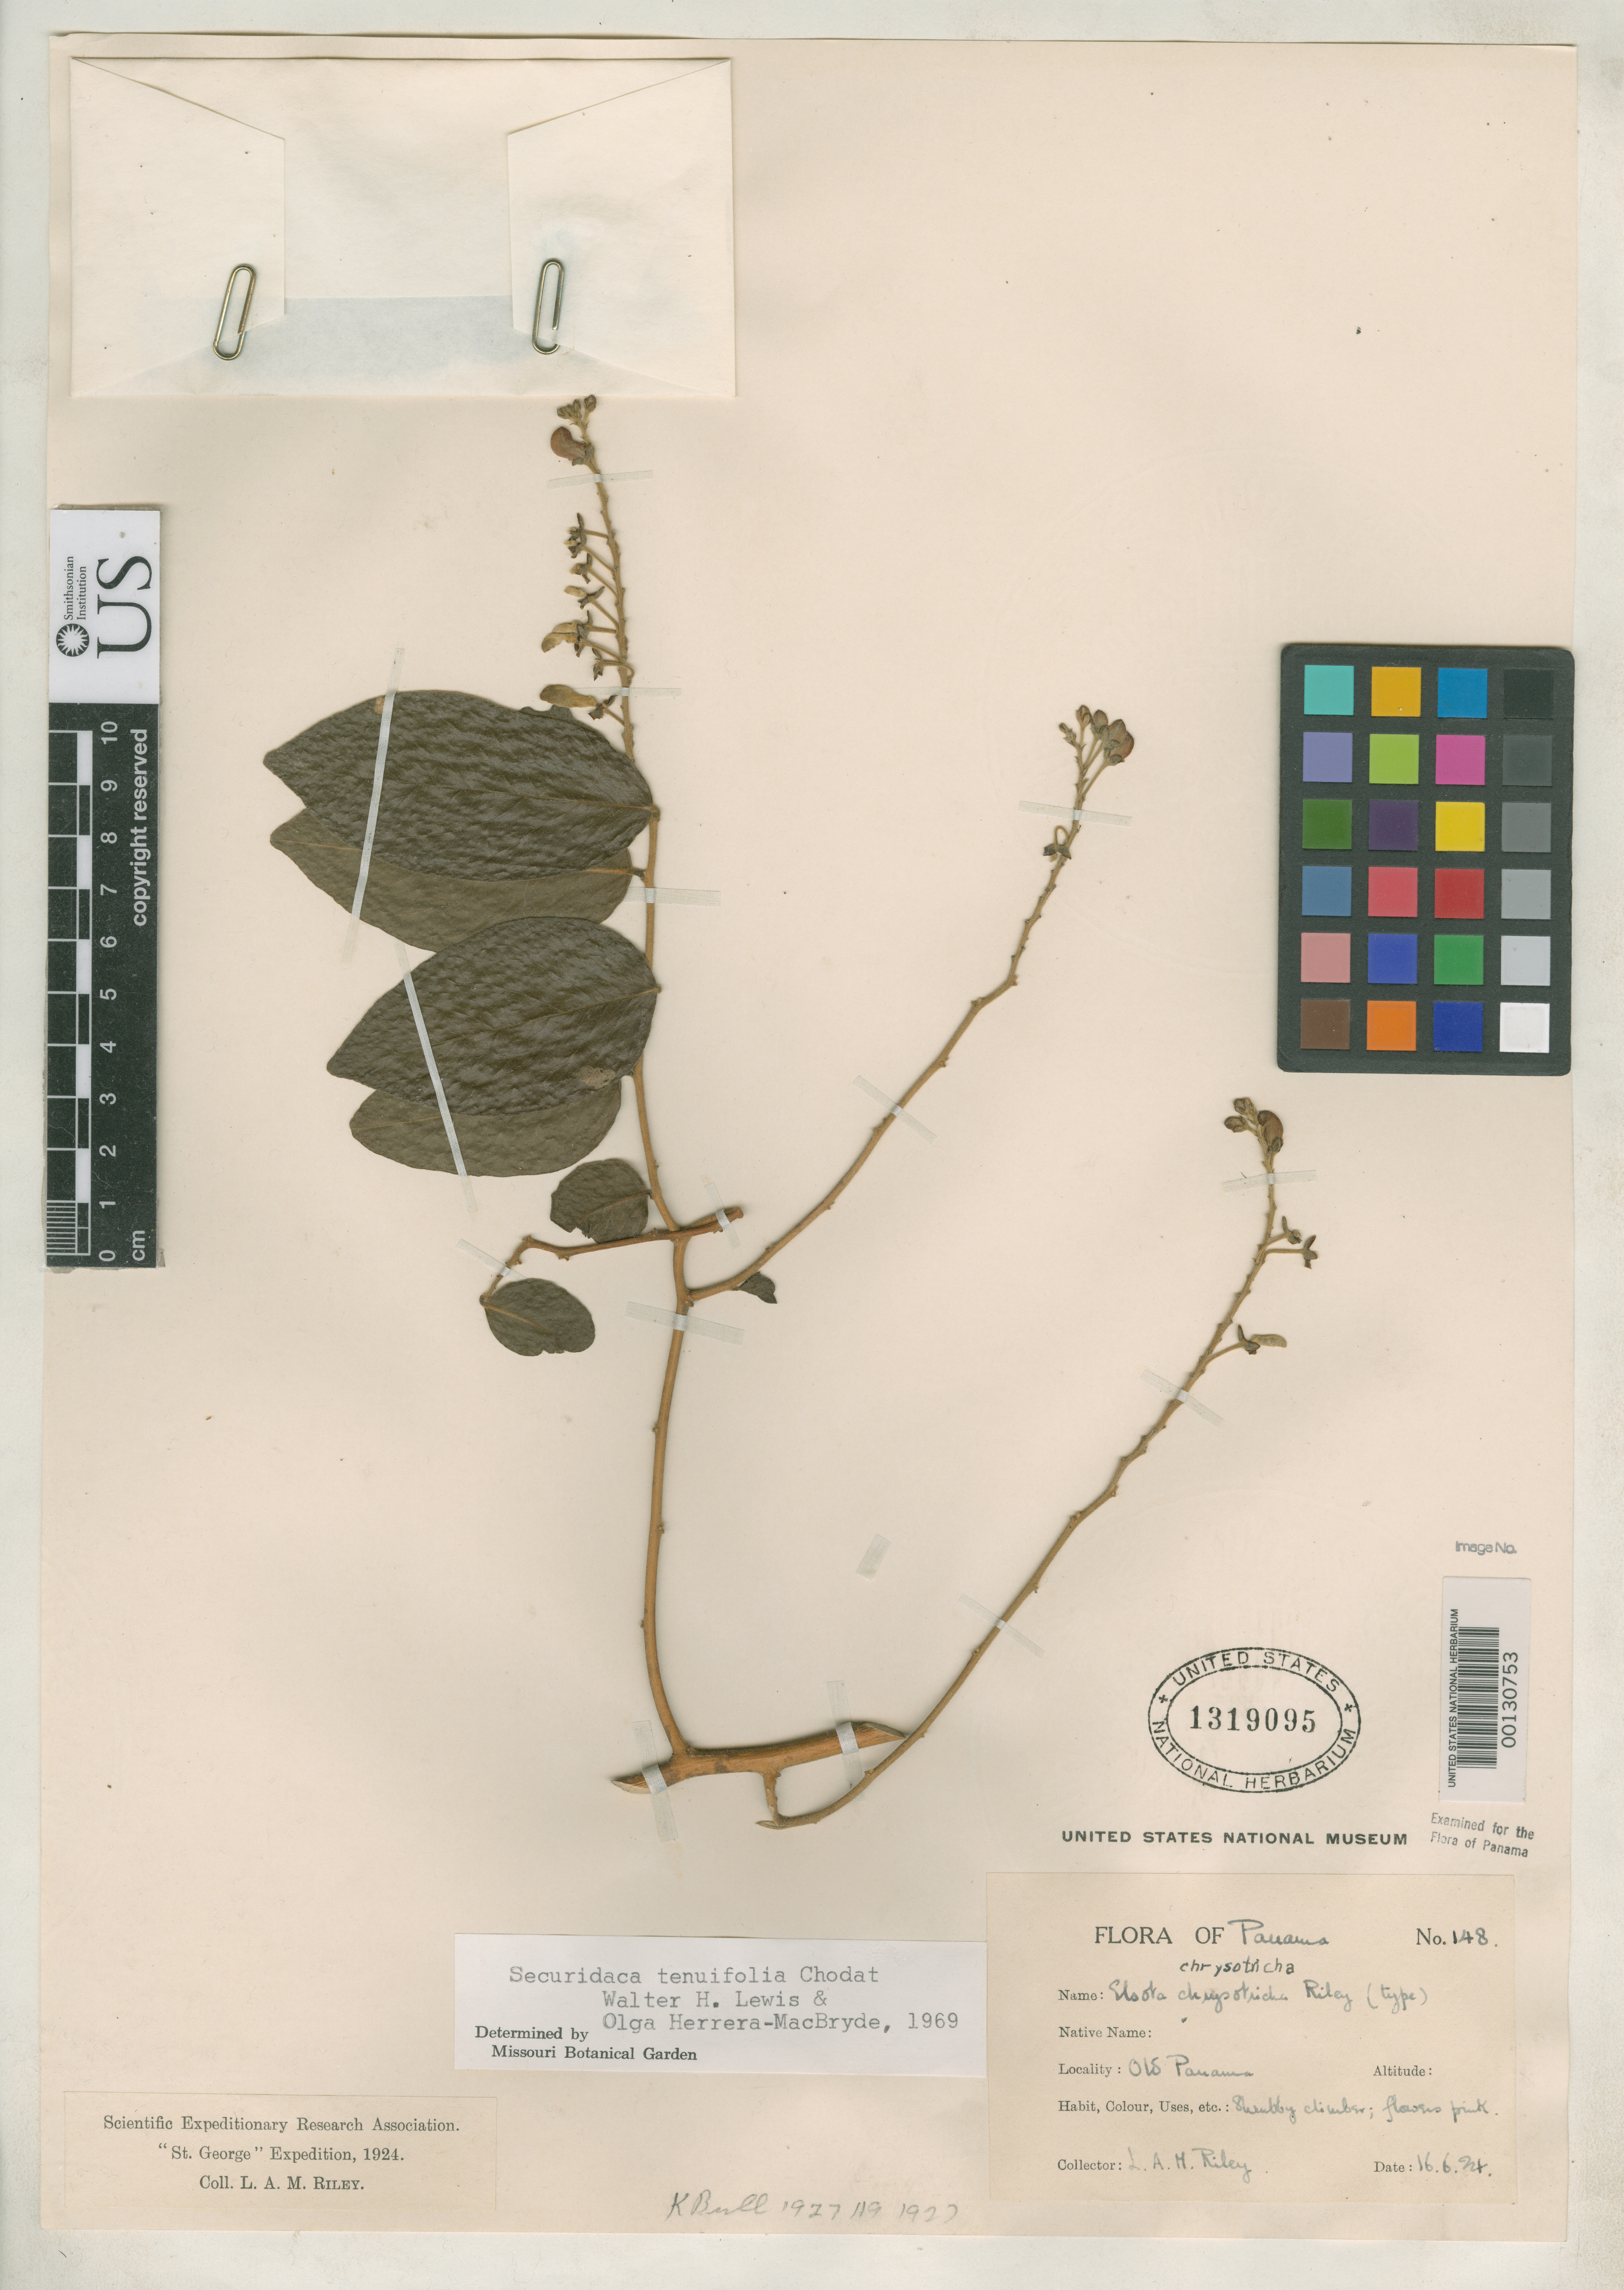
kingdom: Plantae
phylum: Tracheophyta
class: Magnoliopsida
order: Fabales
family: Polygalaceae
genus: Elsota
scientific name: Elsota chrystricha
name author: L. Riley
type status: Isotype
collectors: L. A. M. Riley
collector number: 148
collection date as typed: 1924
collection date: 1924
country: Panama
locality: Near Old Panama.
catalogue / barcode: US 1319095